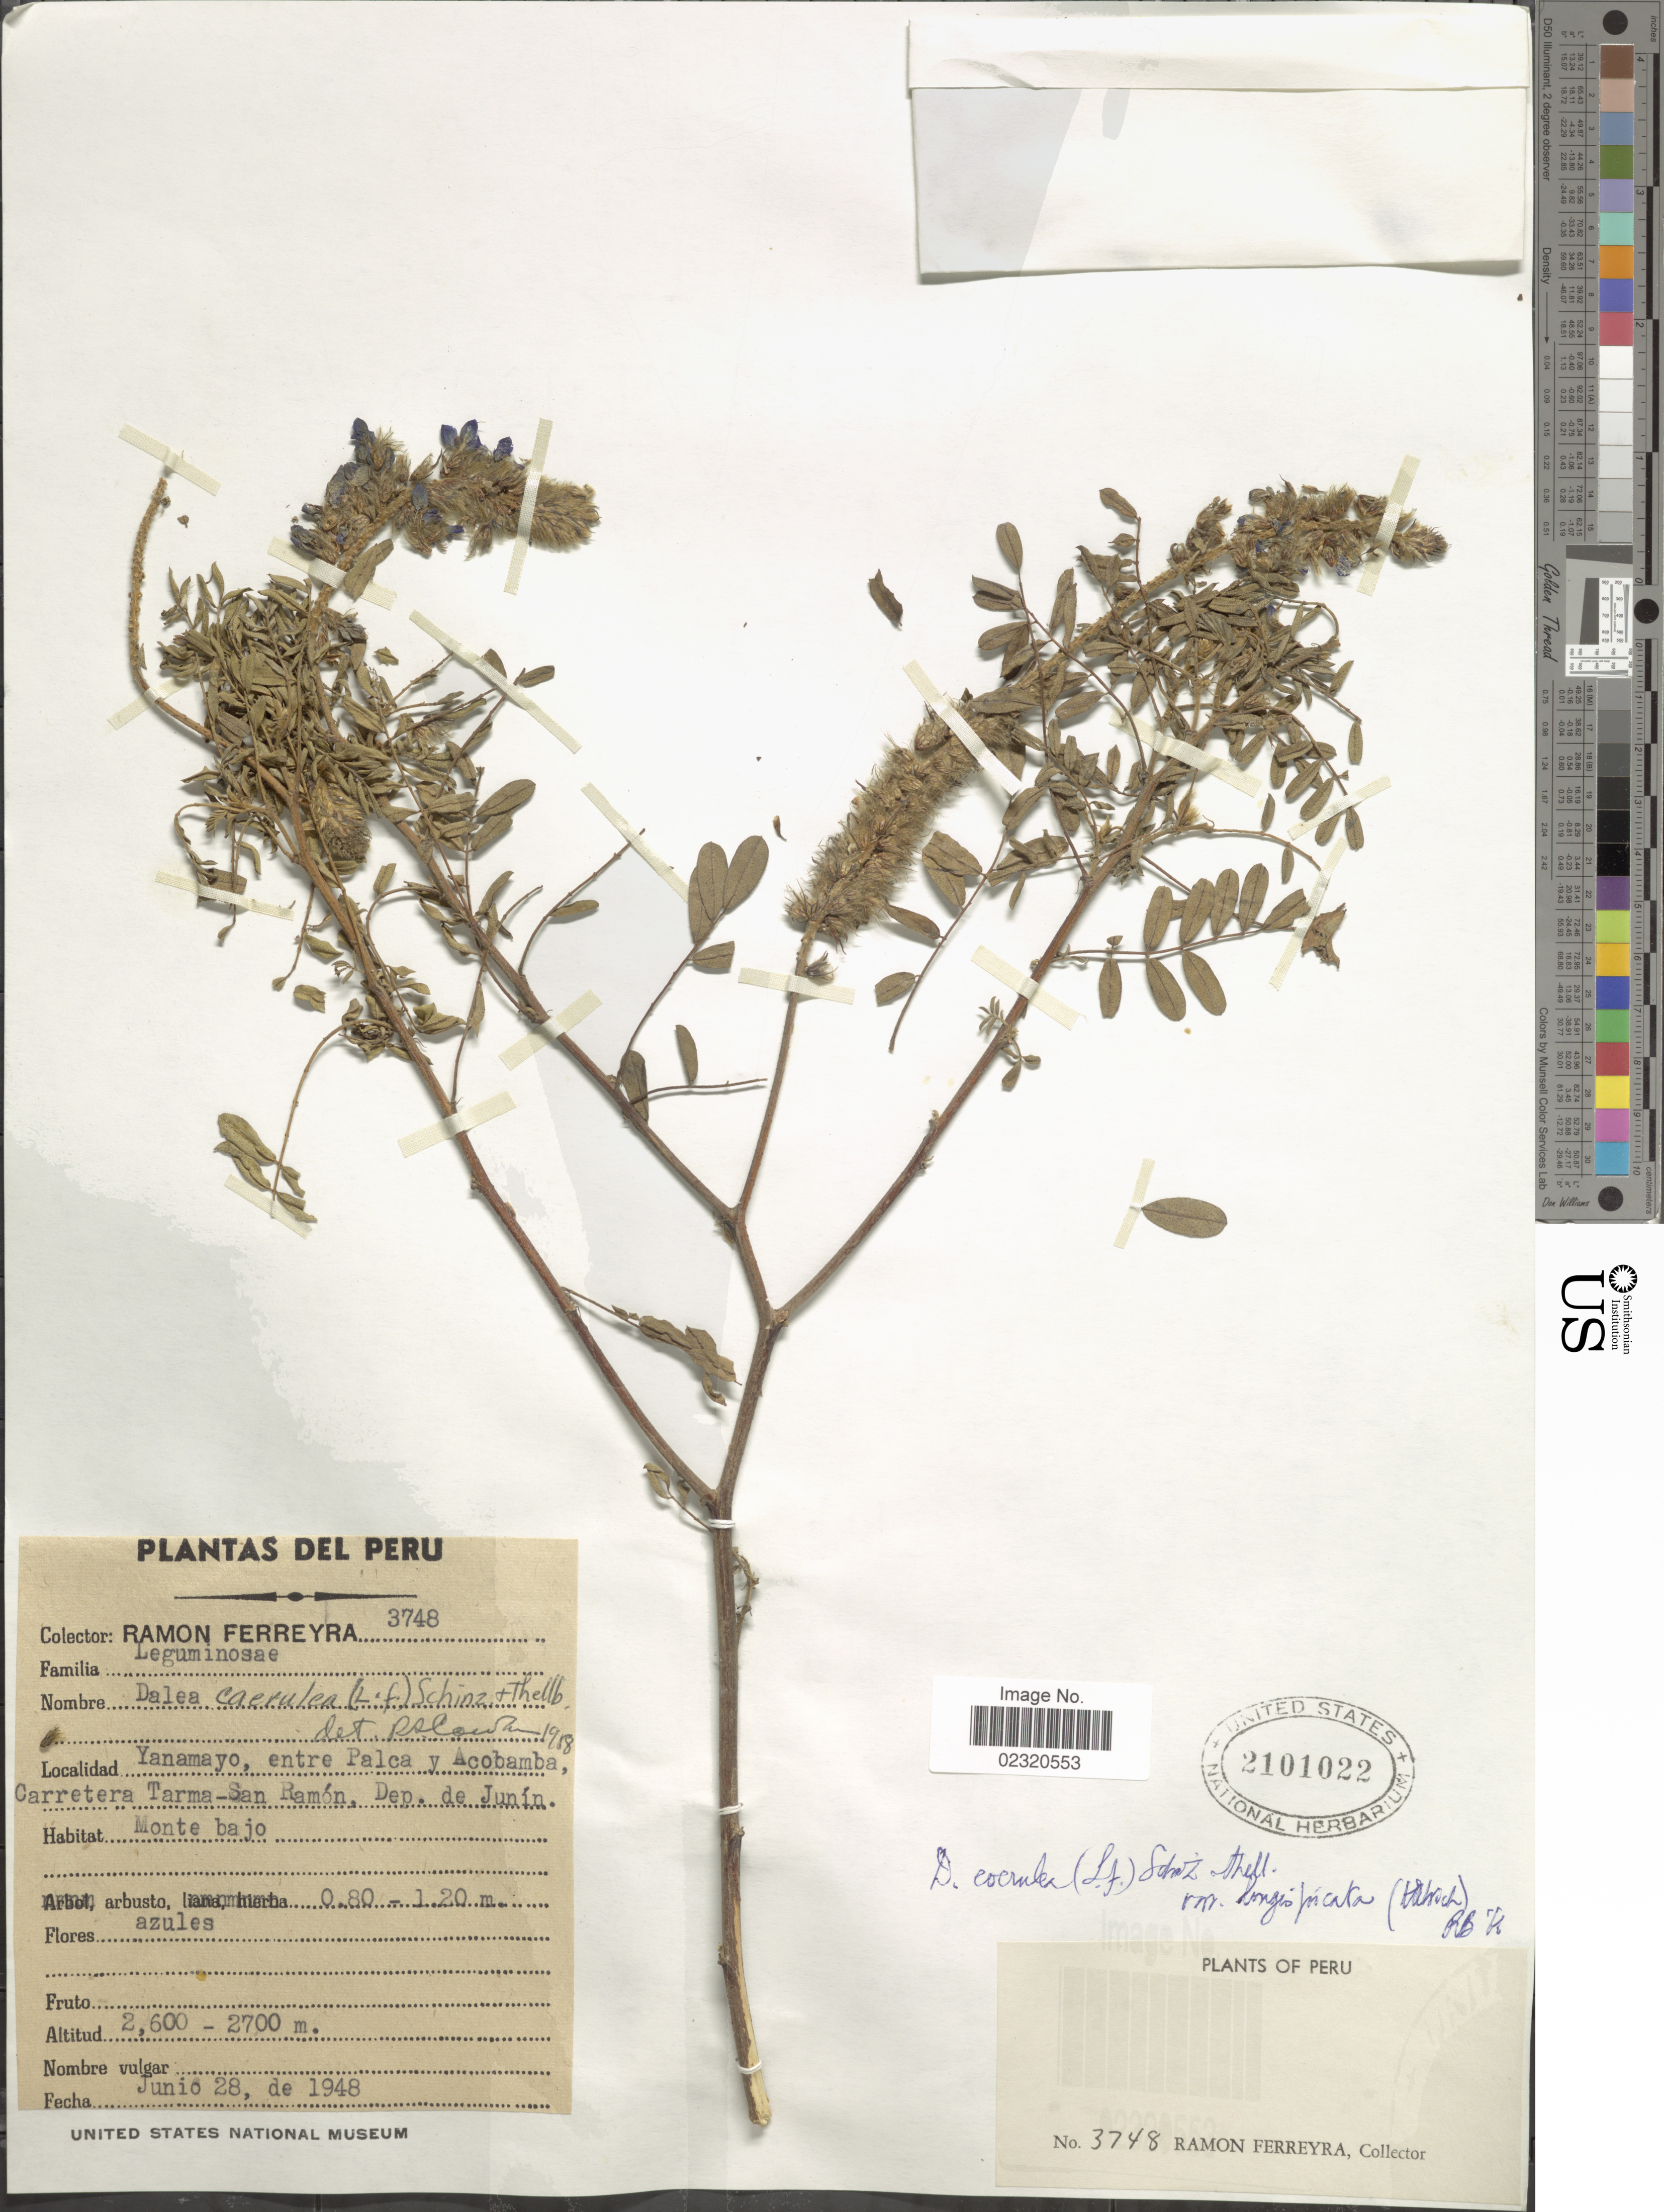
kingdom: Plantae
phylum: Tracheophyta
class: Magnoliopsida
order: Fabales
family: Fabaceae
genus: Dalea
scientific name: Dalea coerulea var. longispicata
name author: (Ulbr.) Barneby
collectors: R. A. Ferreyra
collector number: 3748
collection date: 1948-06-28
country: Peru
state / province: Junín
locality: Yanamayo, entre Palca y Acobamba, carretera Tarma-San Ramon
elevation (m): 2600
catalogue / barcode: US 2101022